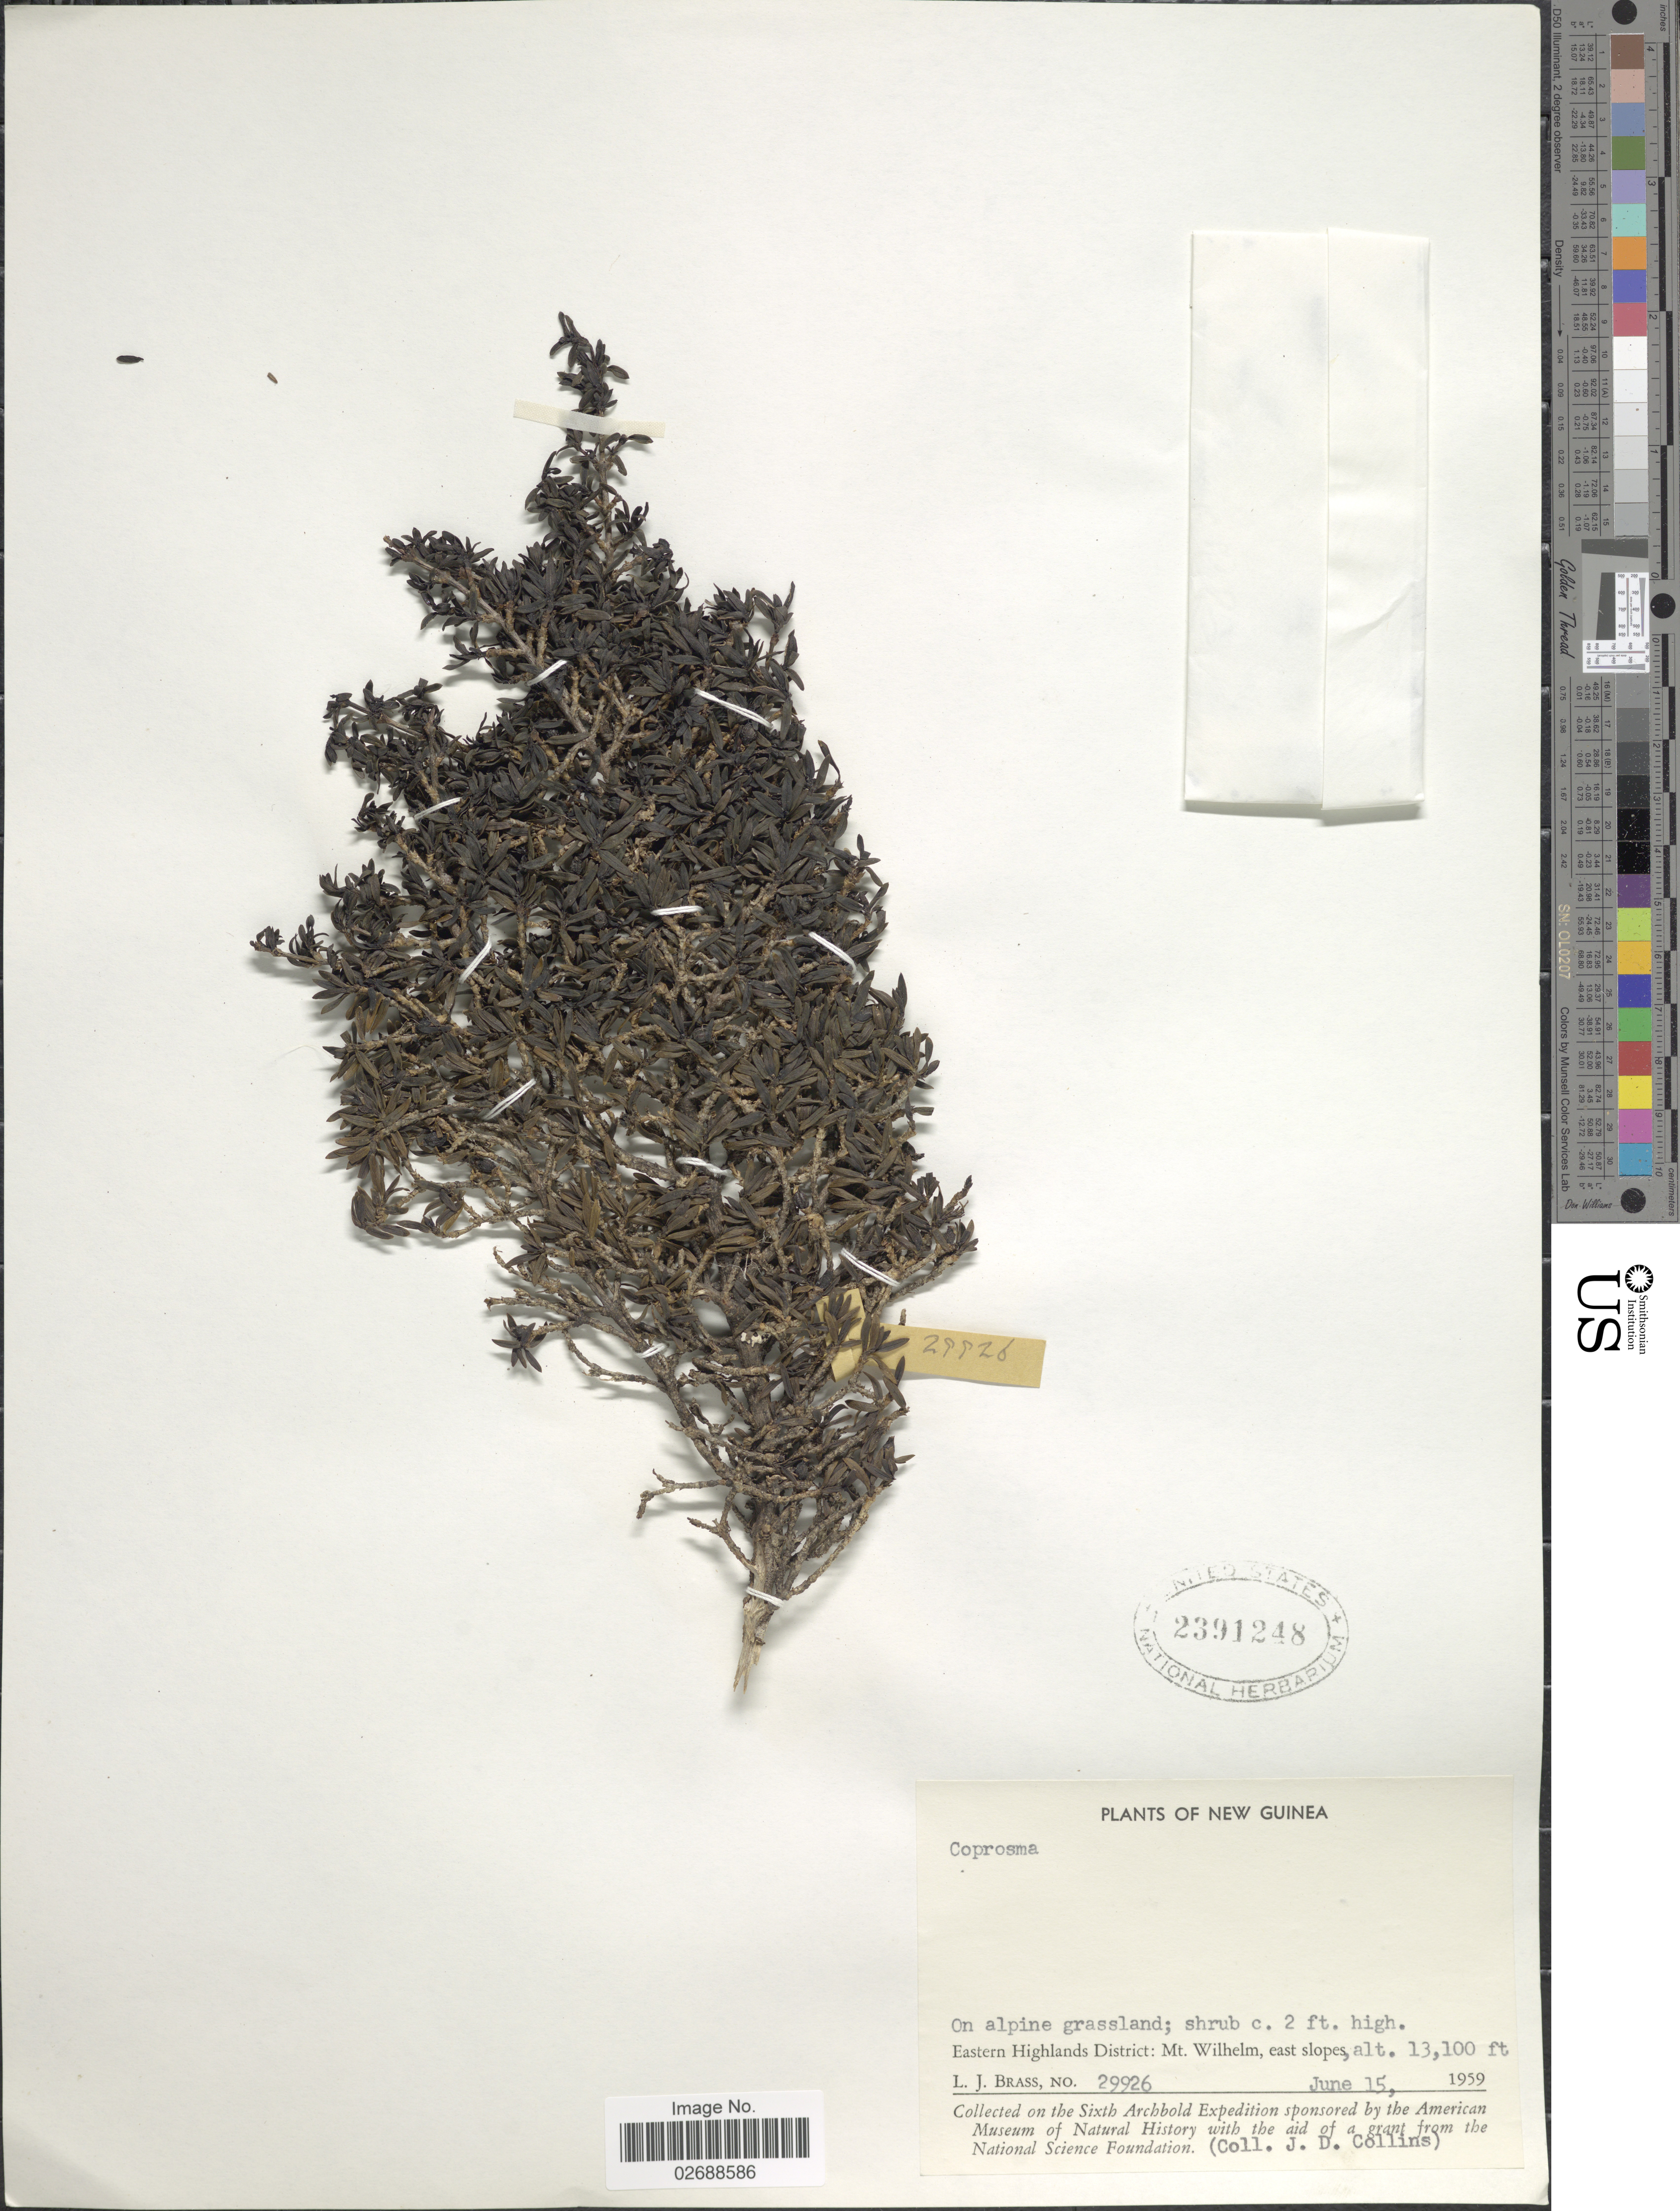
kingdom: Plantae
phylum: Tracheophyta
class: Magnoliopsida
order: Gentianales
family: Rubiaceae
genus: Coprosma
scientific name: Coprosma sp.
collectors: L. J. Brass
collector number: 29926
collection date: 1959-06-15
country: Papua New Guinea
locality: New Guinea. Eastern Highlands District: Mt. Wilhelm, east slopes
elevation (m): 3993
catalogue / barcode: US 2391248